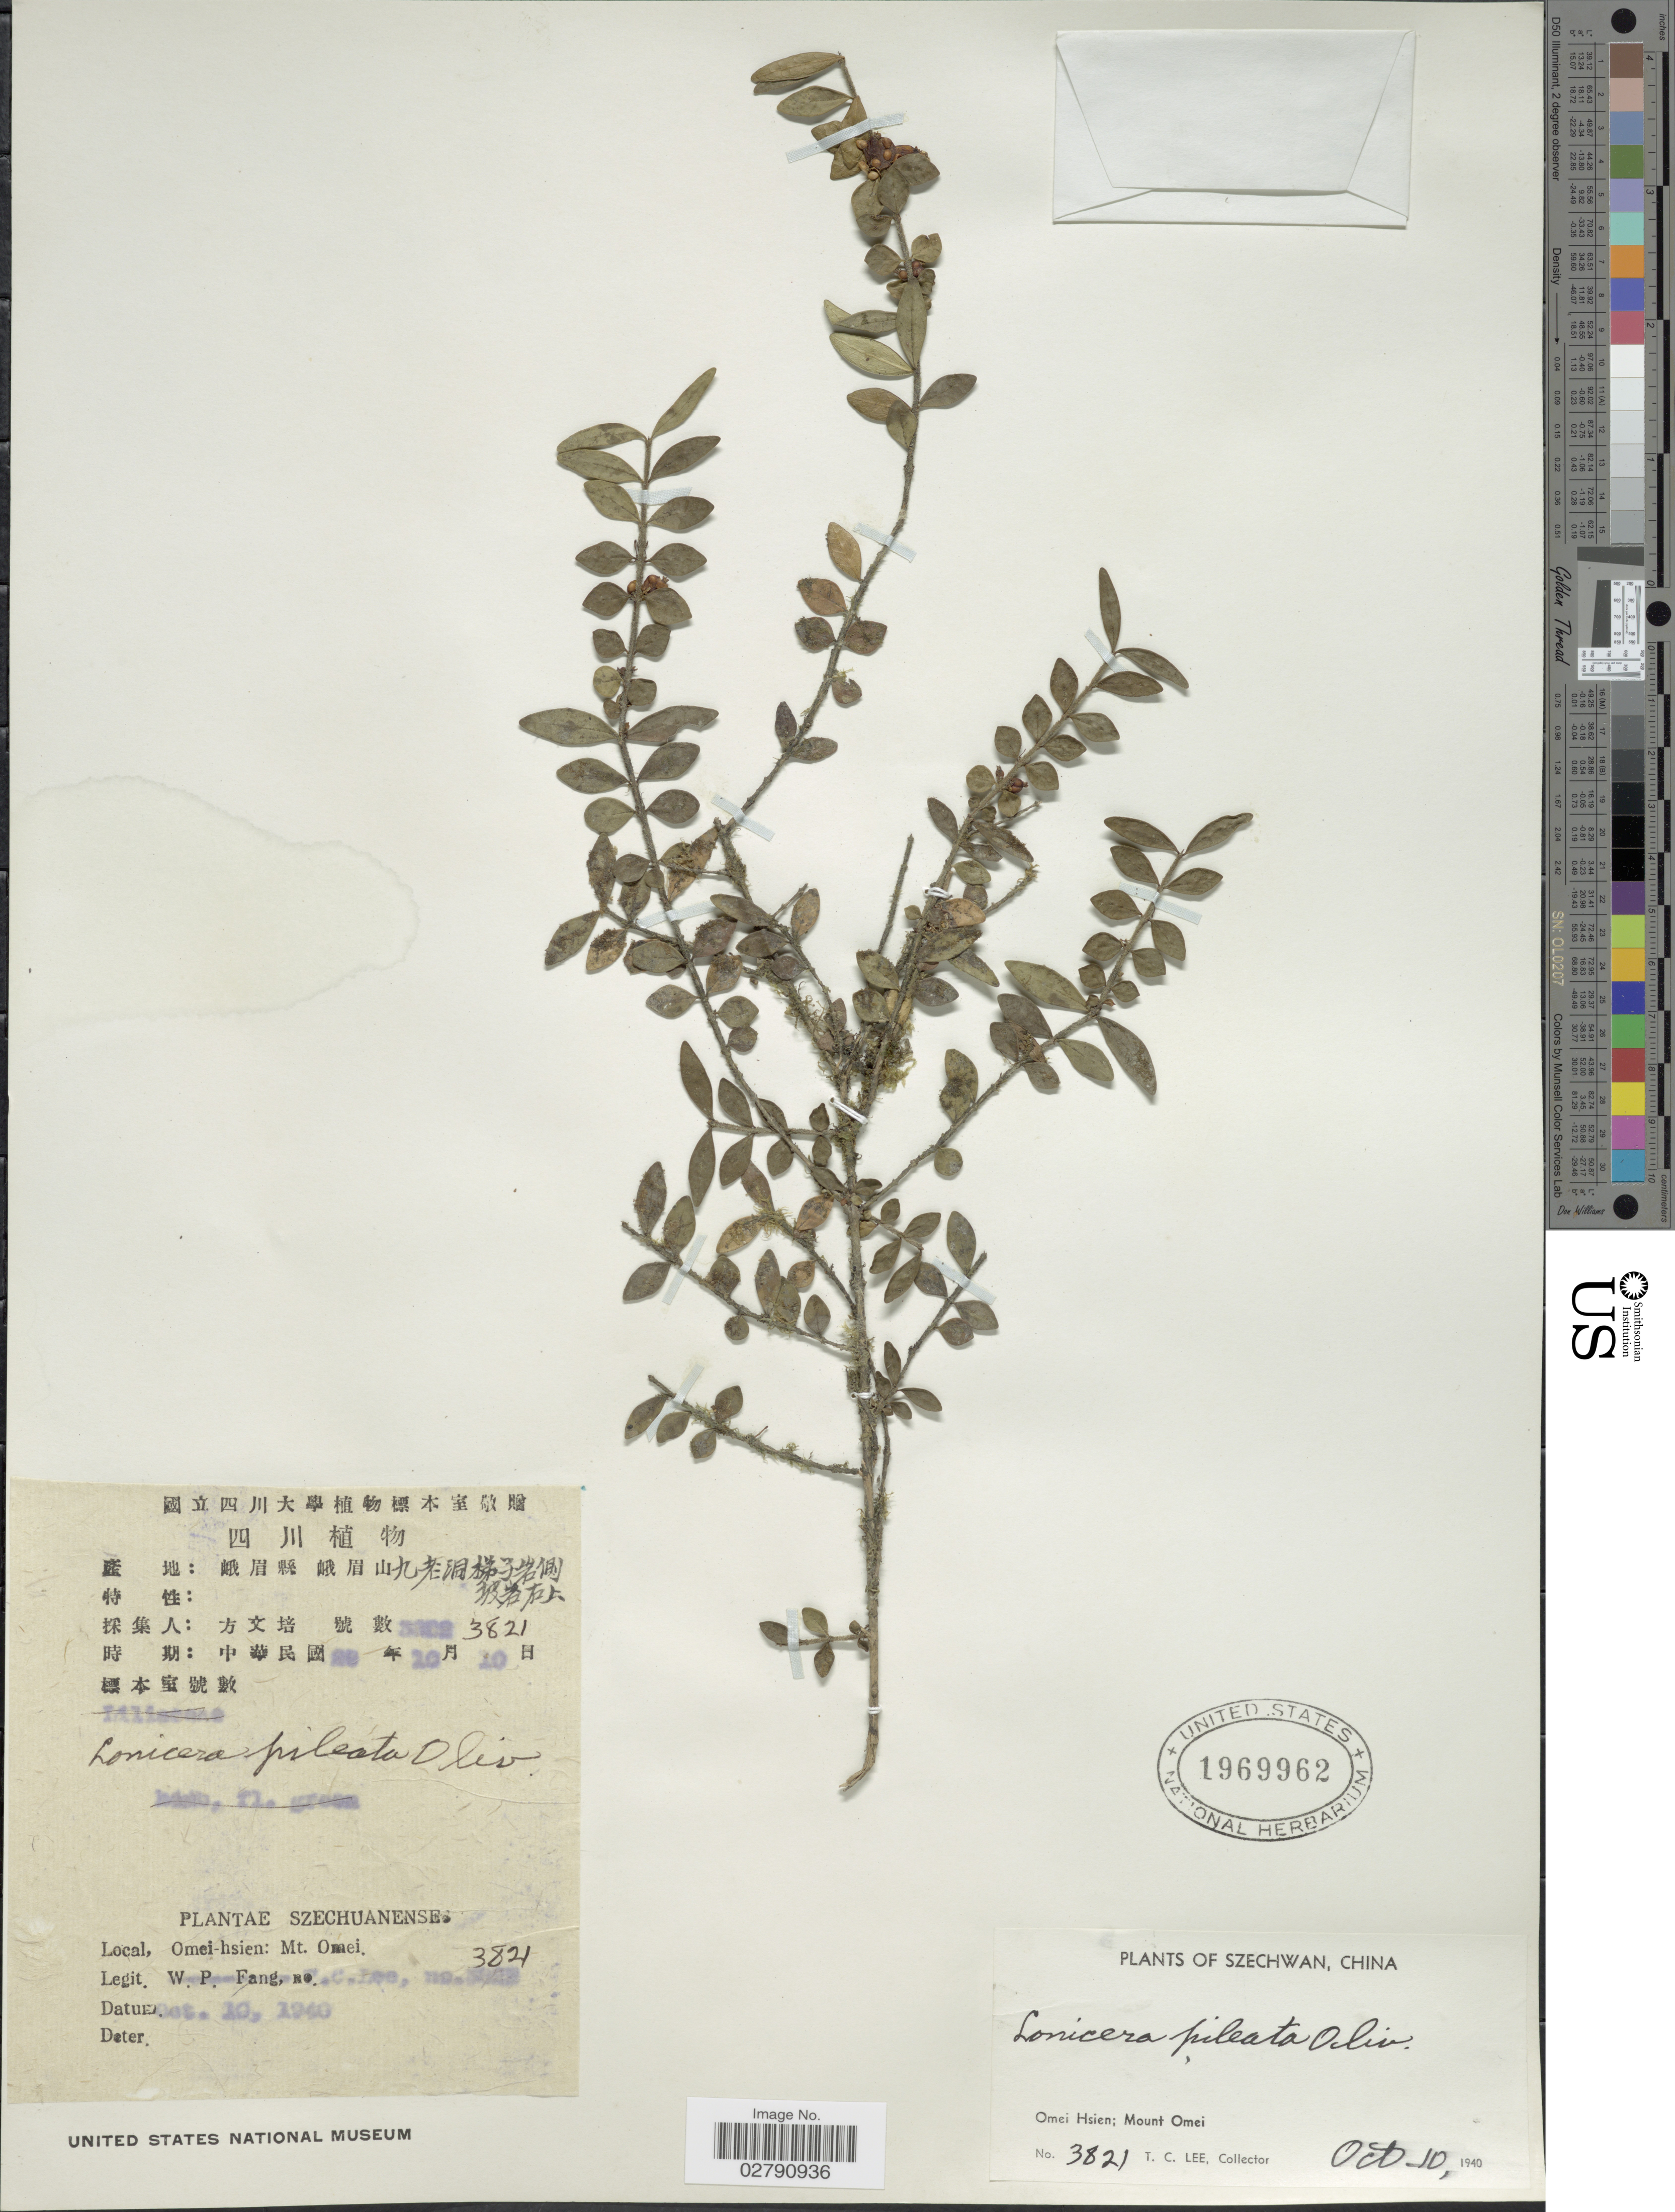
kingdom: Plantae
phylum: Tracheophyta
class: Magnoliopsida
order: Dipsacales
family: Caprifoliaceae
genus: Lonicera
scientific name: Lonicera pileata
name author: Oliv.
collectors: T. Lee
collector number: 3821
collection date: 1940-10-10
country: China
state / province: Sichuan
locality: Szechwan. Omei Hsien; Mount Omei.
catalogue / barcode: US 1969962